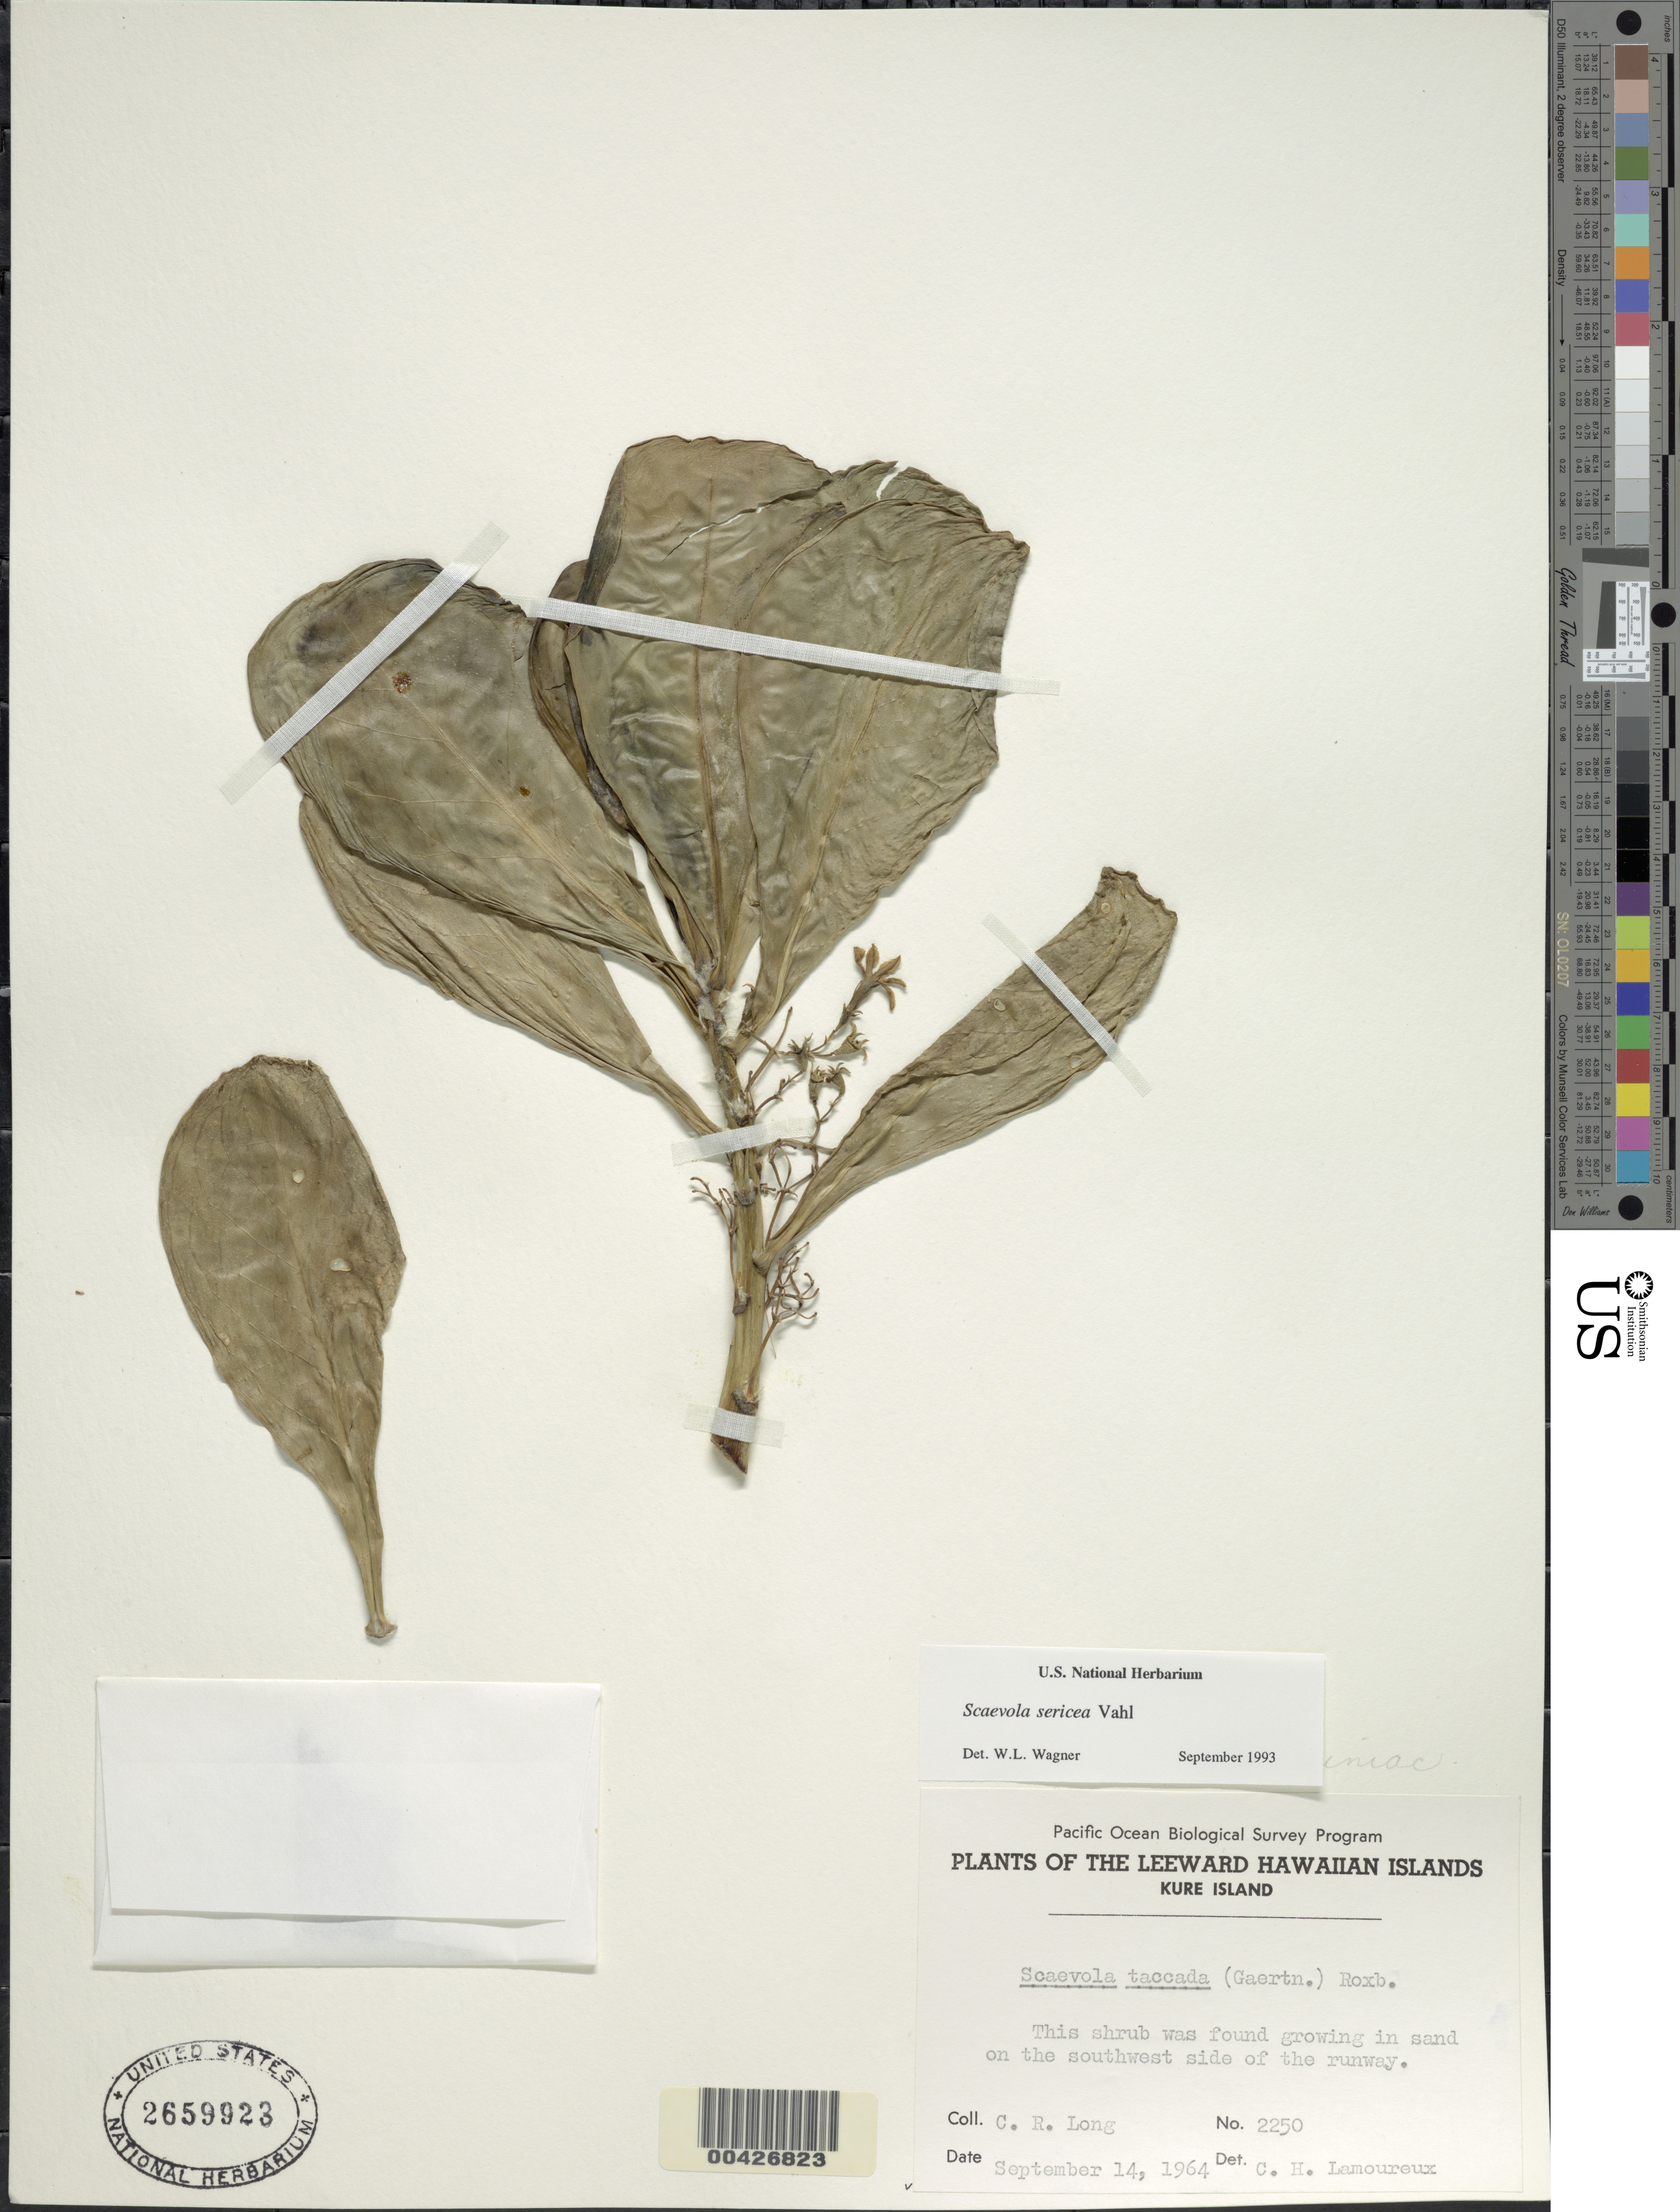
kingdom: Plantae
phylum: Tracheophyta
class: Magnoliopsida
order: Asterales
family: Goodeniaceae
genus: Scaevola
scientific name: Scaevola taccada var. taccada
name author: (Gaertn.) Roxb.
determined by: Wagner, W. L., (BOT), Smithsonian Institution - National Museum of Natural History (UNITED STATES)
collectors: C. Long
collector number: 2250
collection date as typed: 14 Sep 1964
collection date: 1964-09-14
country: United States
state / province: Hawaii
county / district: Honolulu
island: Kure Atoll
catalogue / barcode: US 2659923